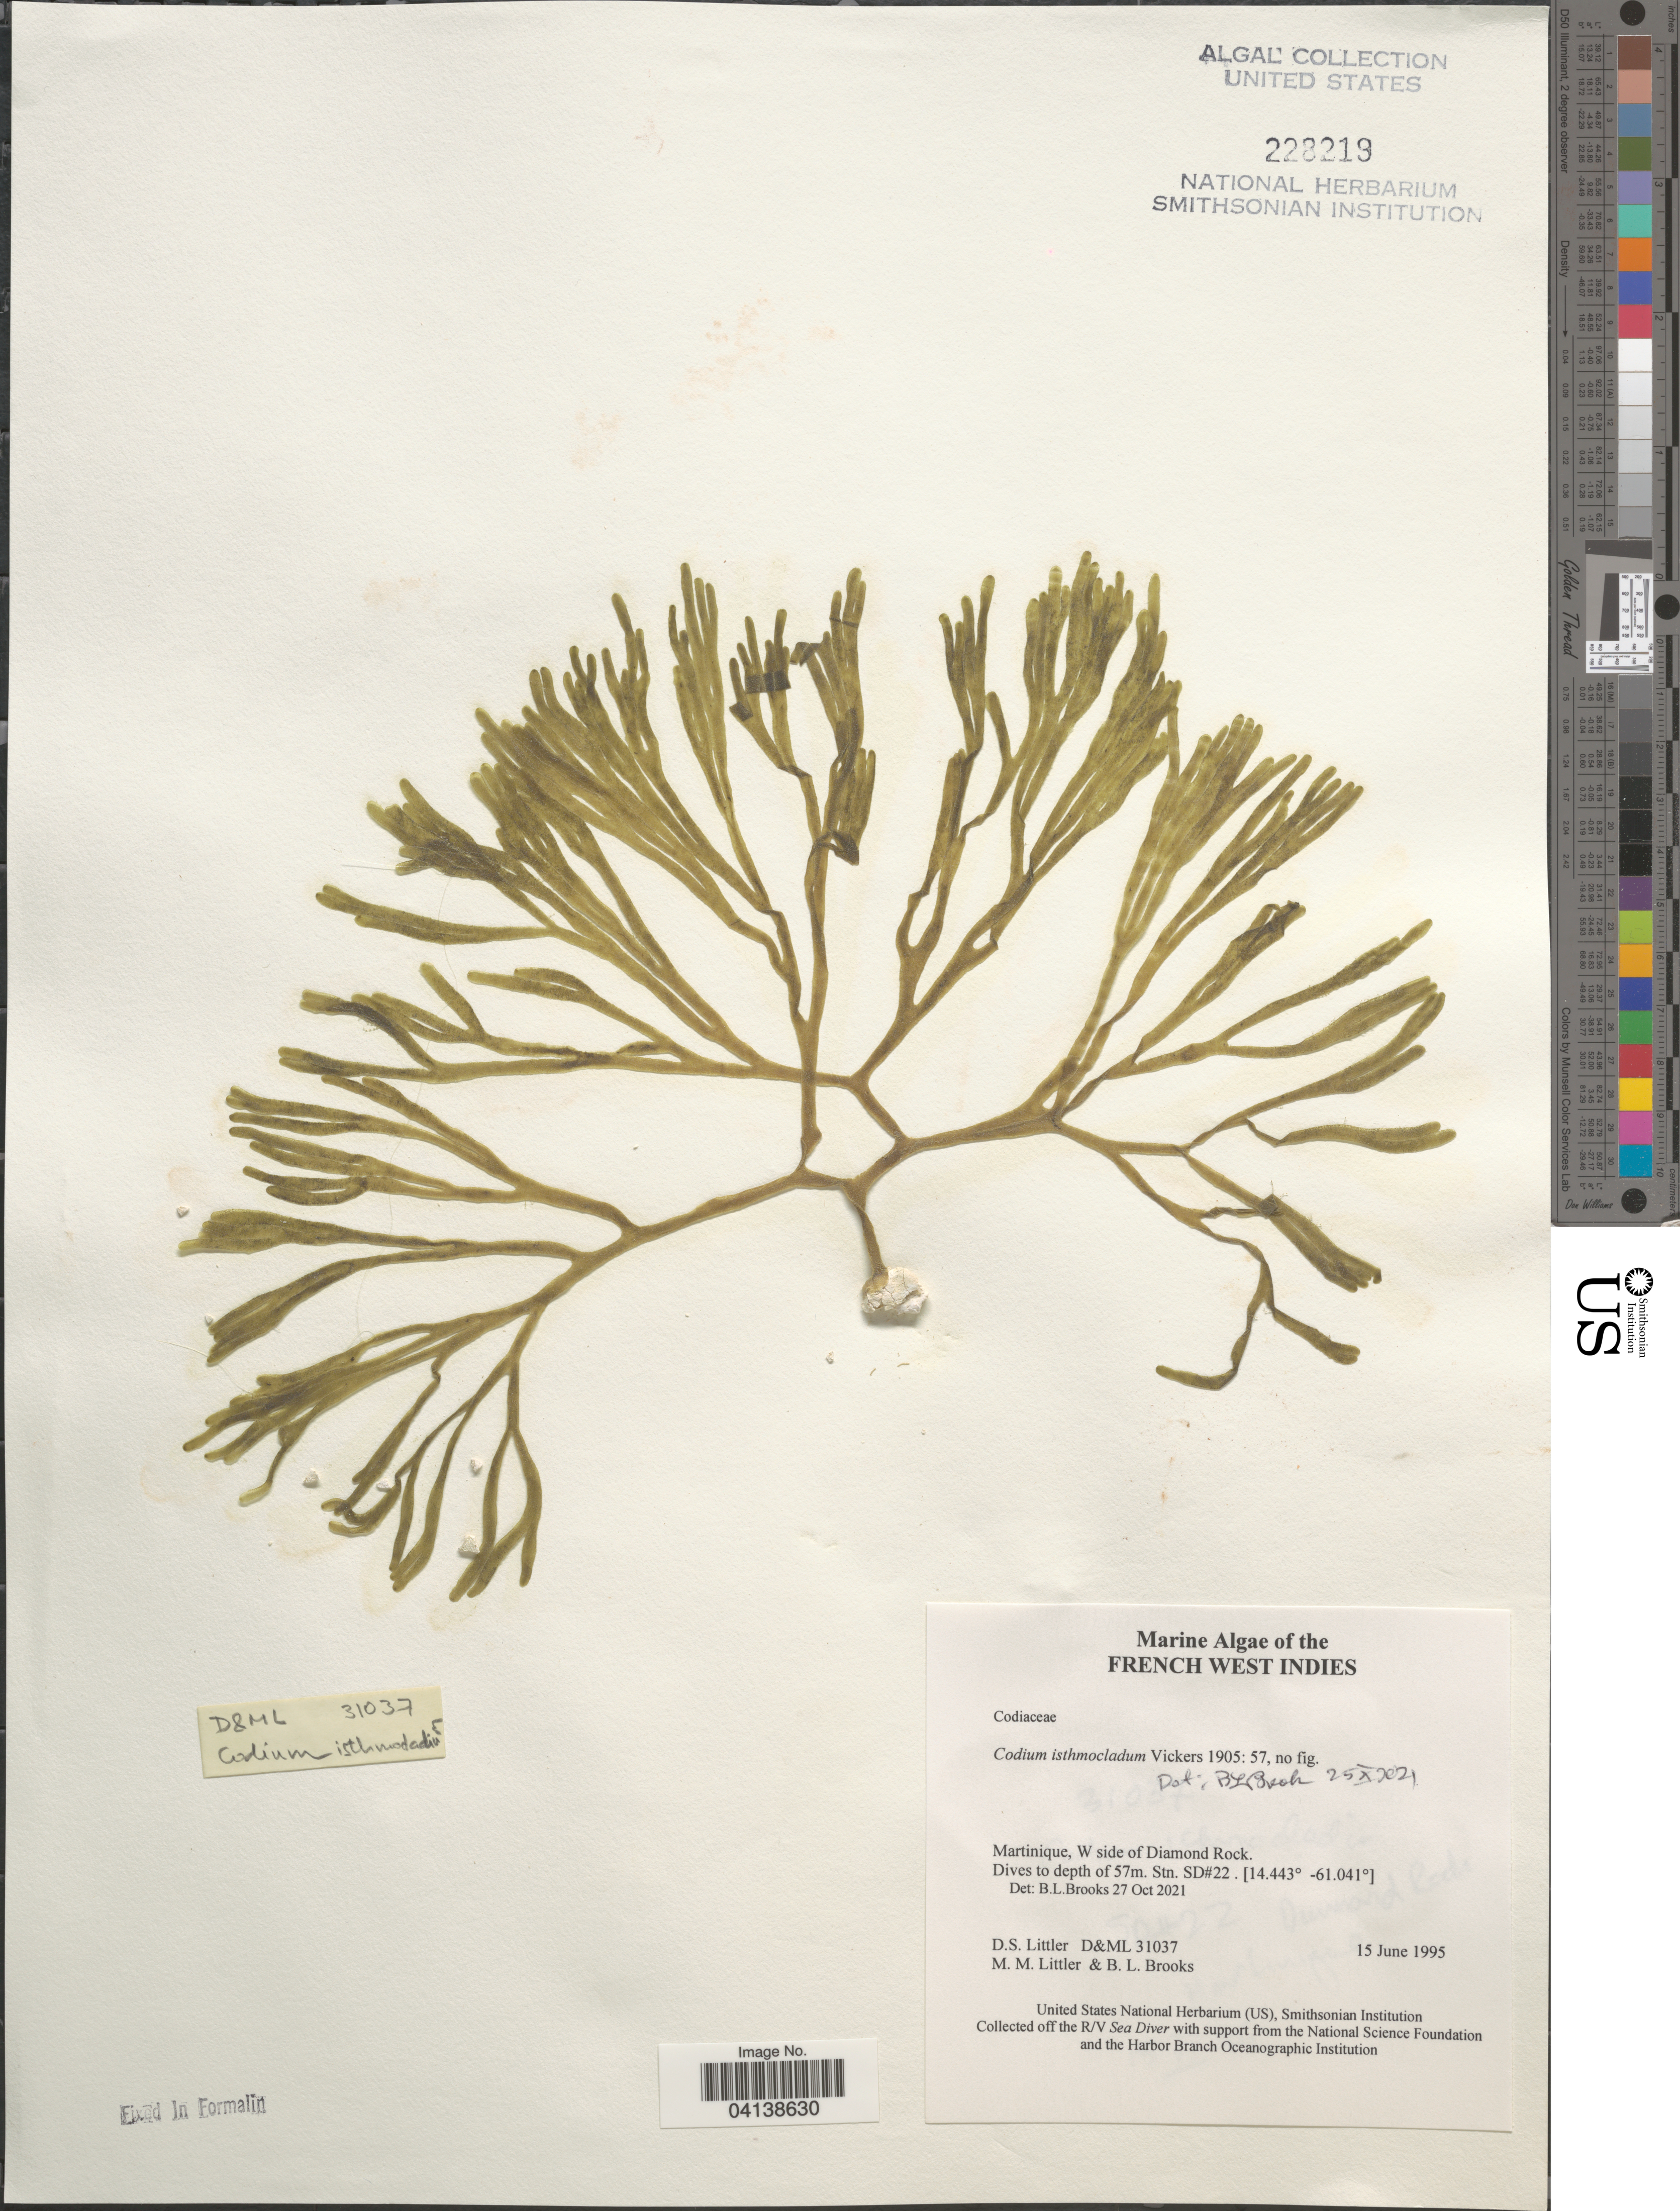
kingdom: Plantae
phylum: Chlorophyta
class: Ulvophyceae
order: Bryopsidales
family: Codiaceae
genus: Codium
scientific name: Codium isthmocladum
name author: Vickers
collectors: D. S. Littler & B. Brooks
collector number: D&ML31037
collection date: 1995-06-15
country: Martinique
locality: French West Indies. W side of Diamond Rock. Stn. SD#22.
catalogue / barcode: US 228219